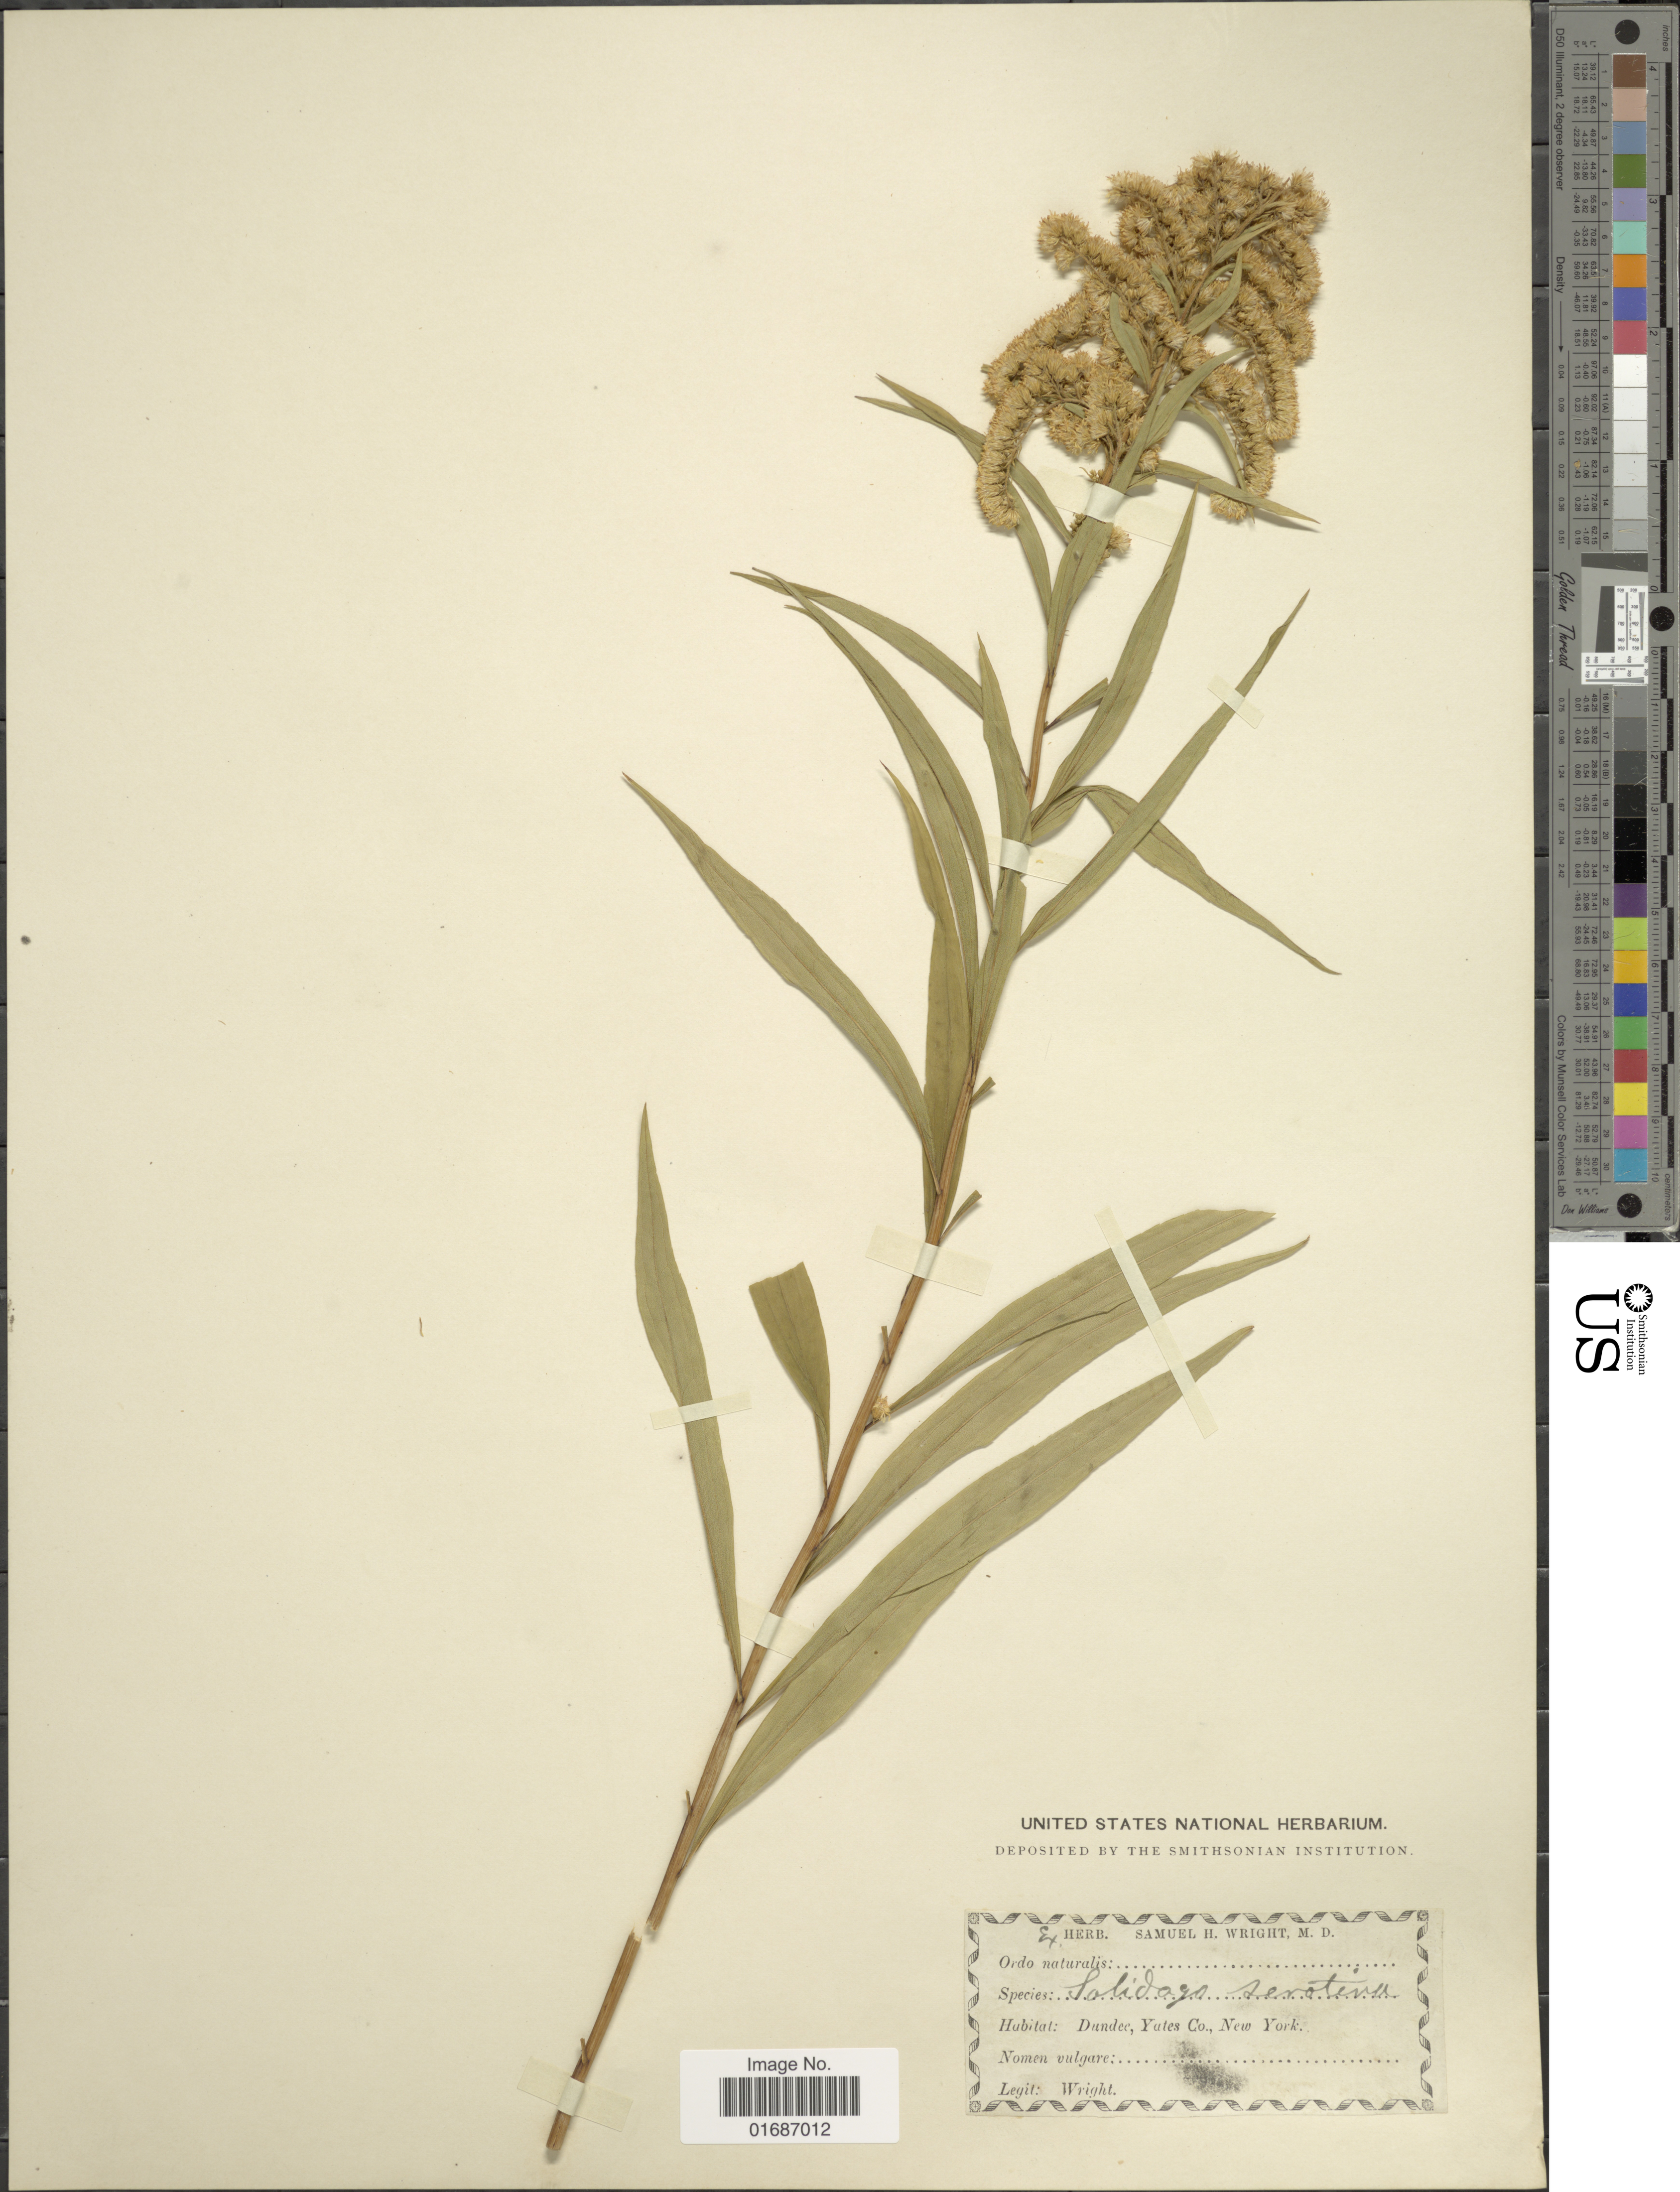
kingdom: Plantae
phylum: Tracheophyta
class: Magnoliopsida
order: Asterales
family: Asteraceae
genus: Solidago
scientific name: Solidago gigantea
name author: Aiton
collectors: S. H. Wright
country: United States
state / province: New York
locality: Dundee, Yates Co., New York